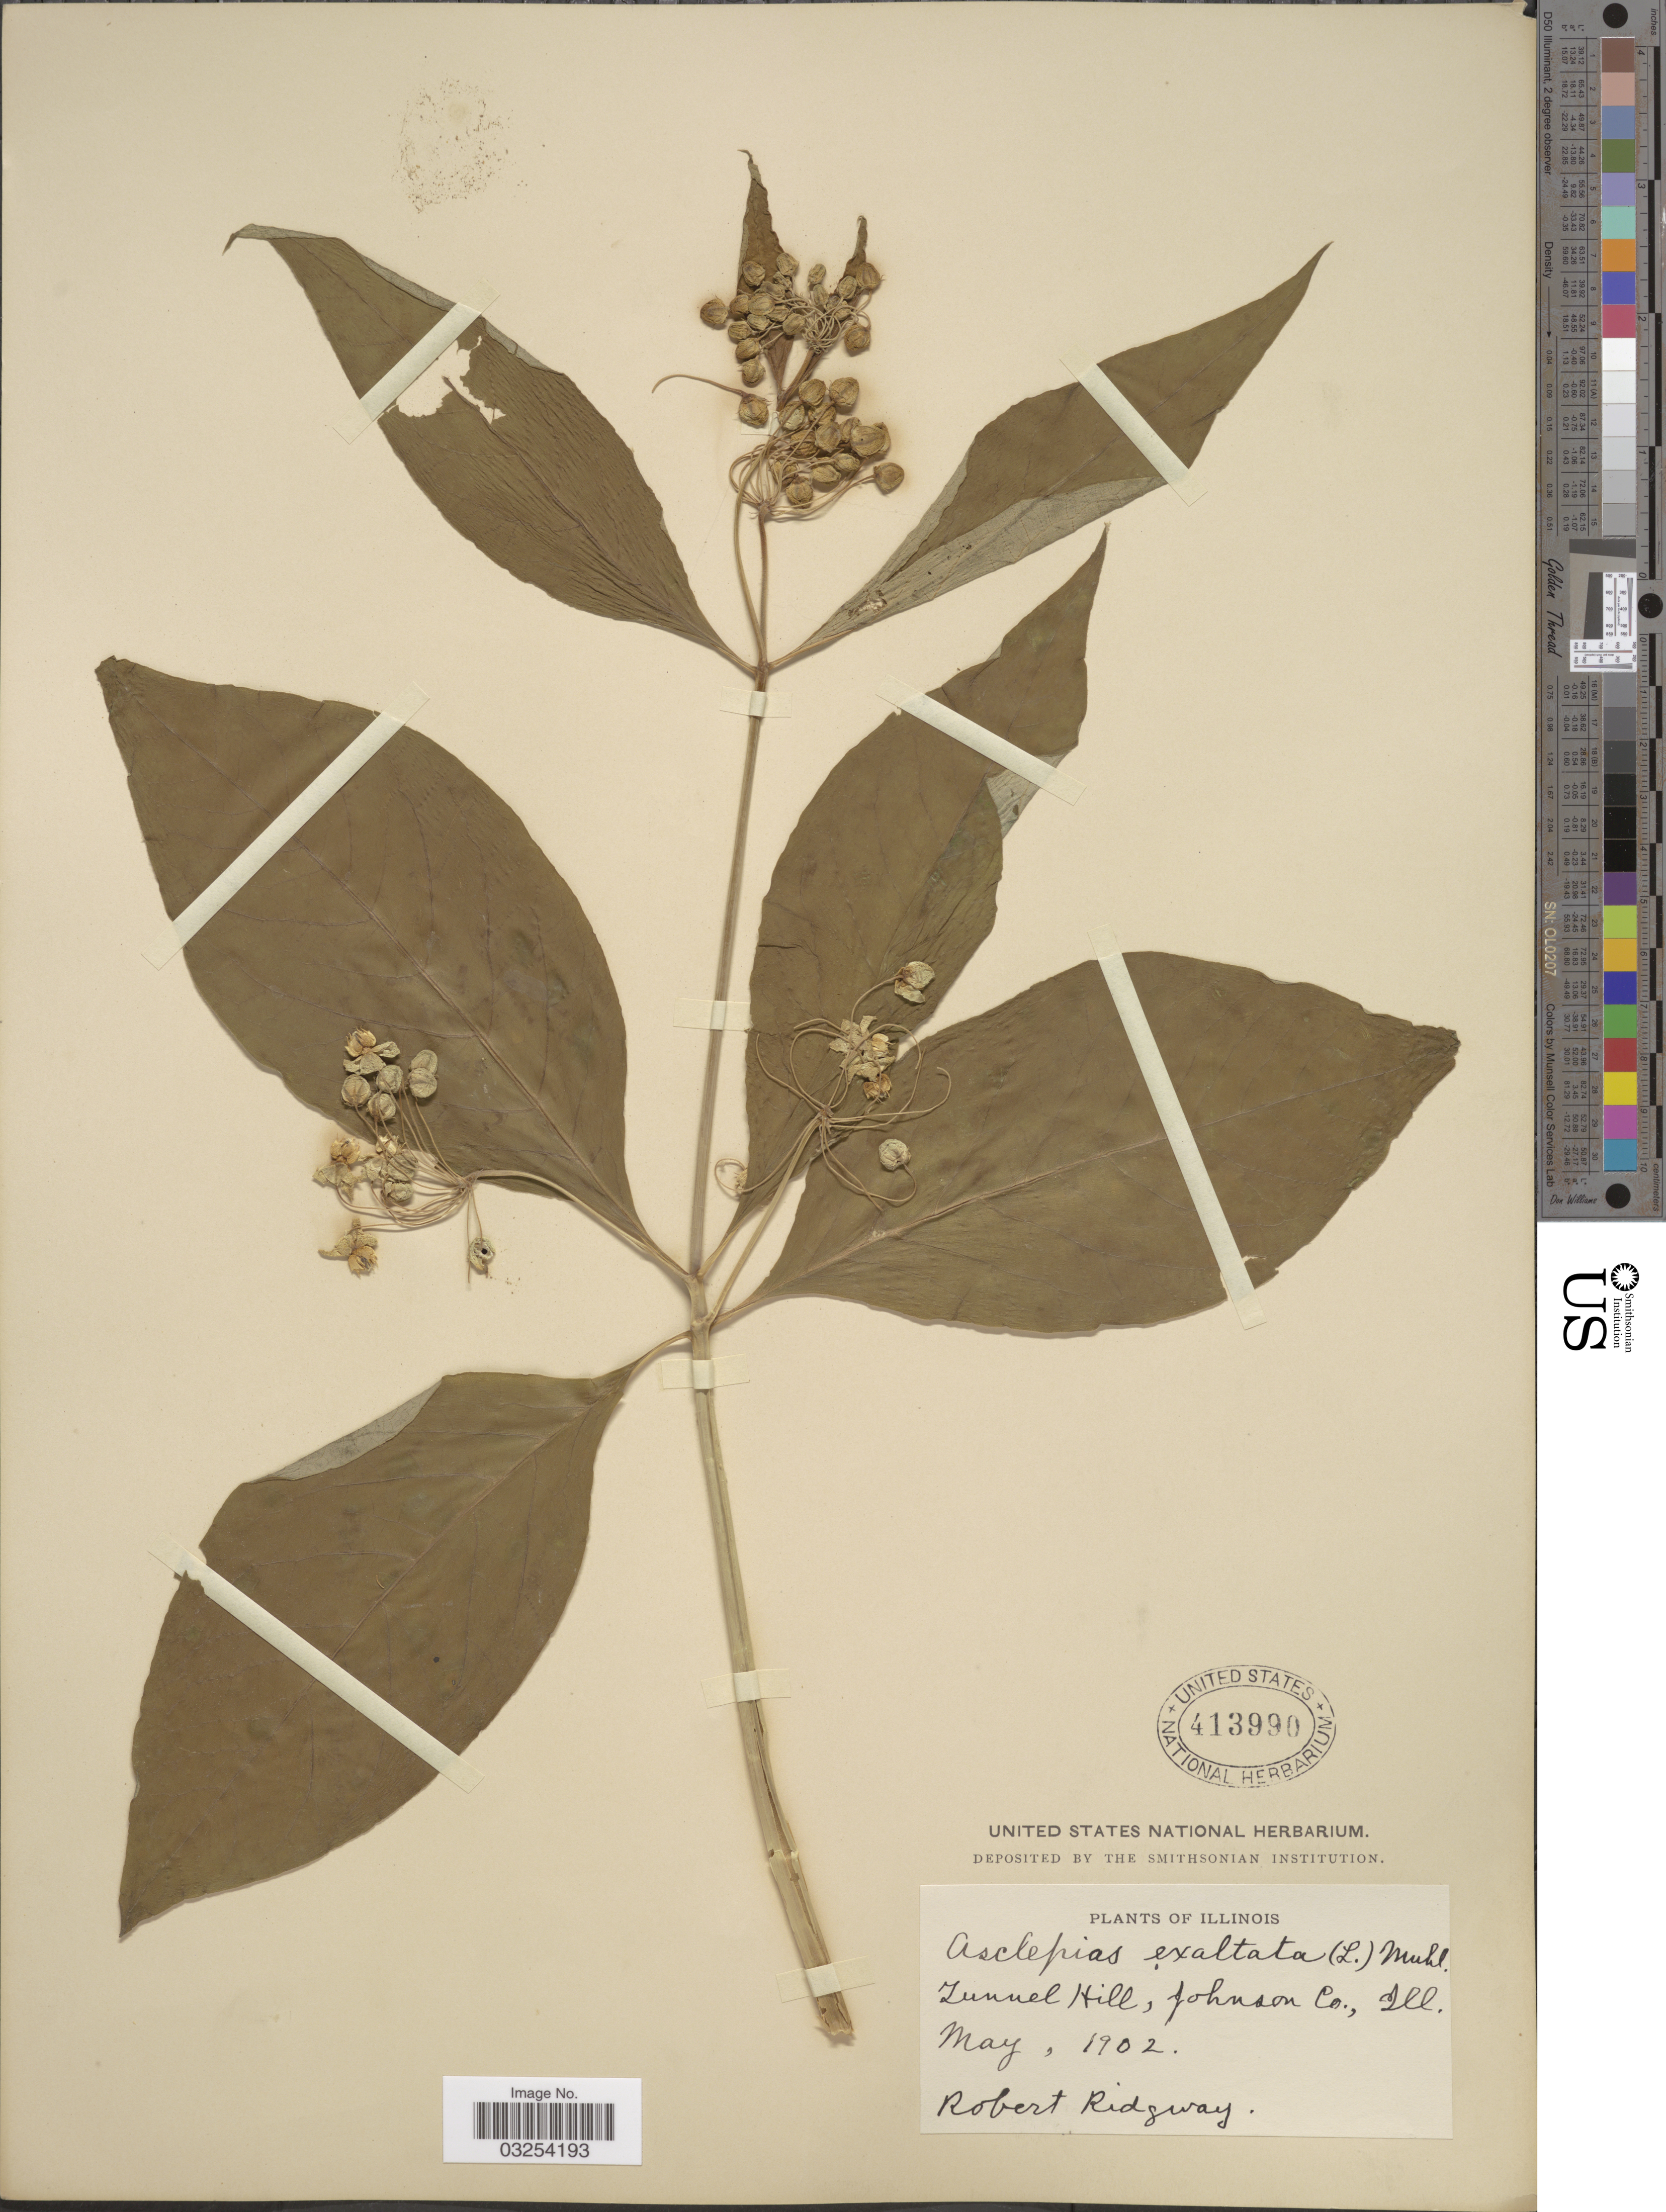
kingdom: Plantae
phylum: Tracheophyta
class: Magnoliopsida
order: Gentianales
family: Apocynaceae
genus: Asclepias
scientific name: Asclepias exaltata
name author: Muhl.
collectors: R. Ridgway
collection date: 1902-05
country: United States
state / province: Illinois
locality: Tunnel Hill, Johnson Co.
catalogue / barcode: US 413990